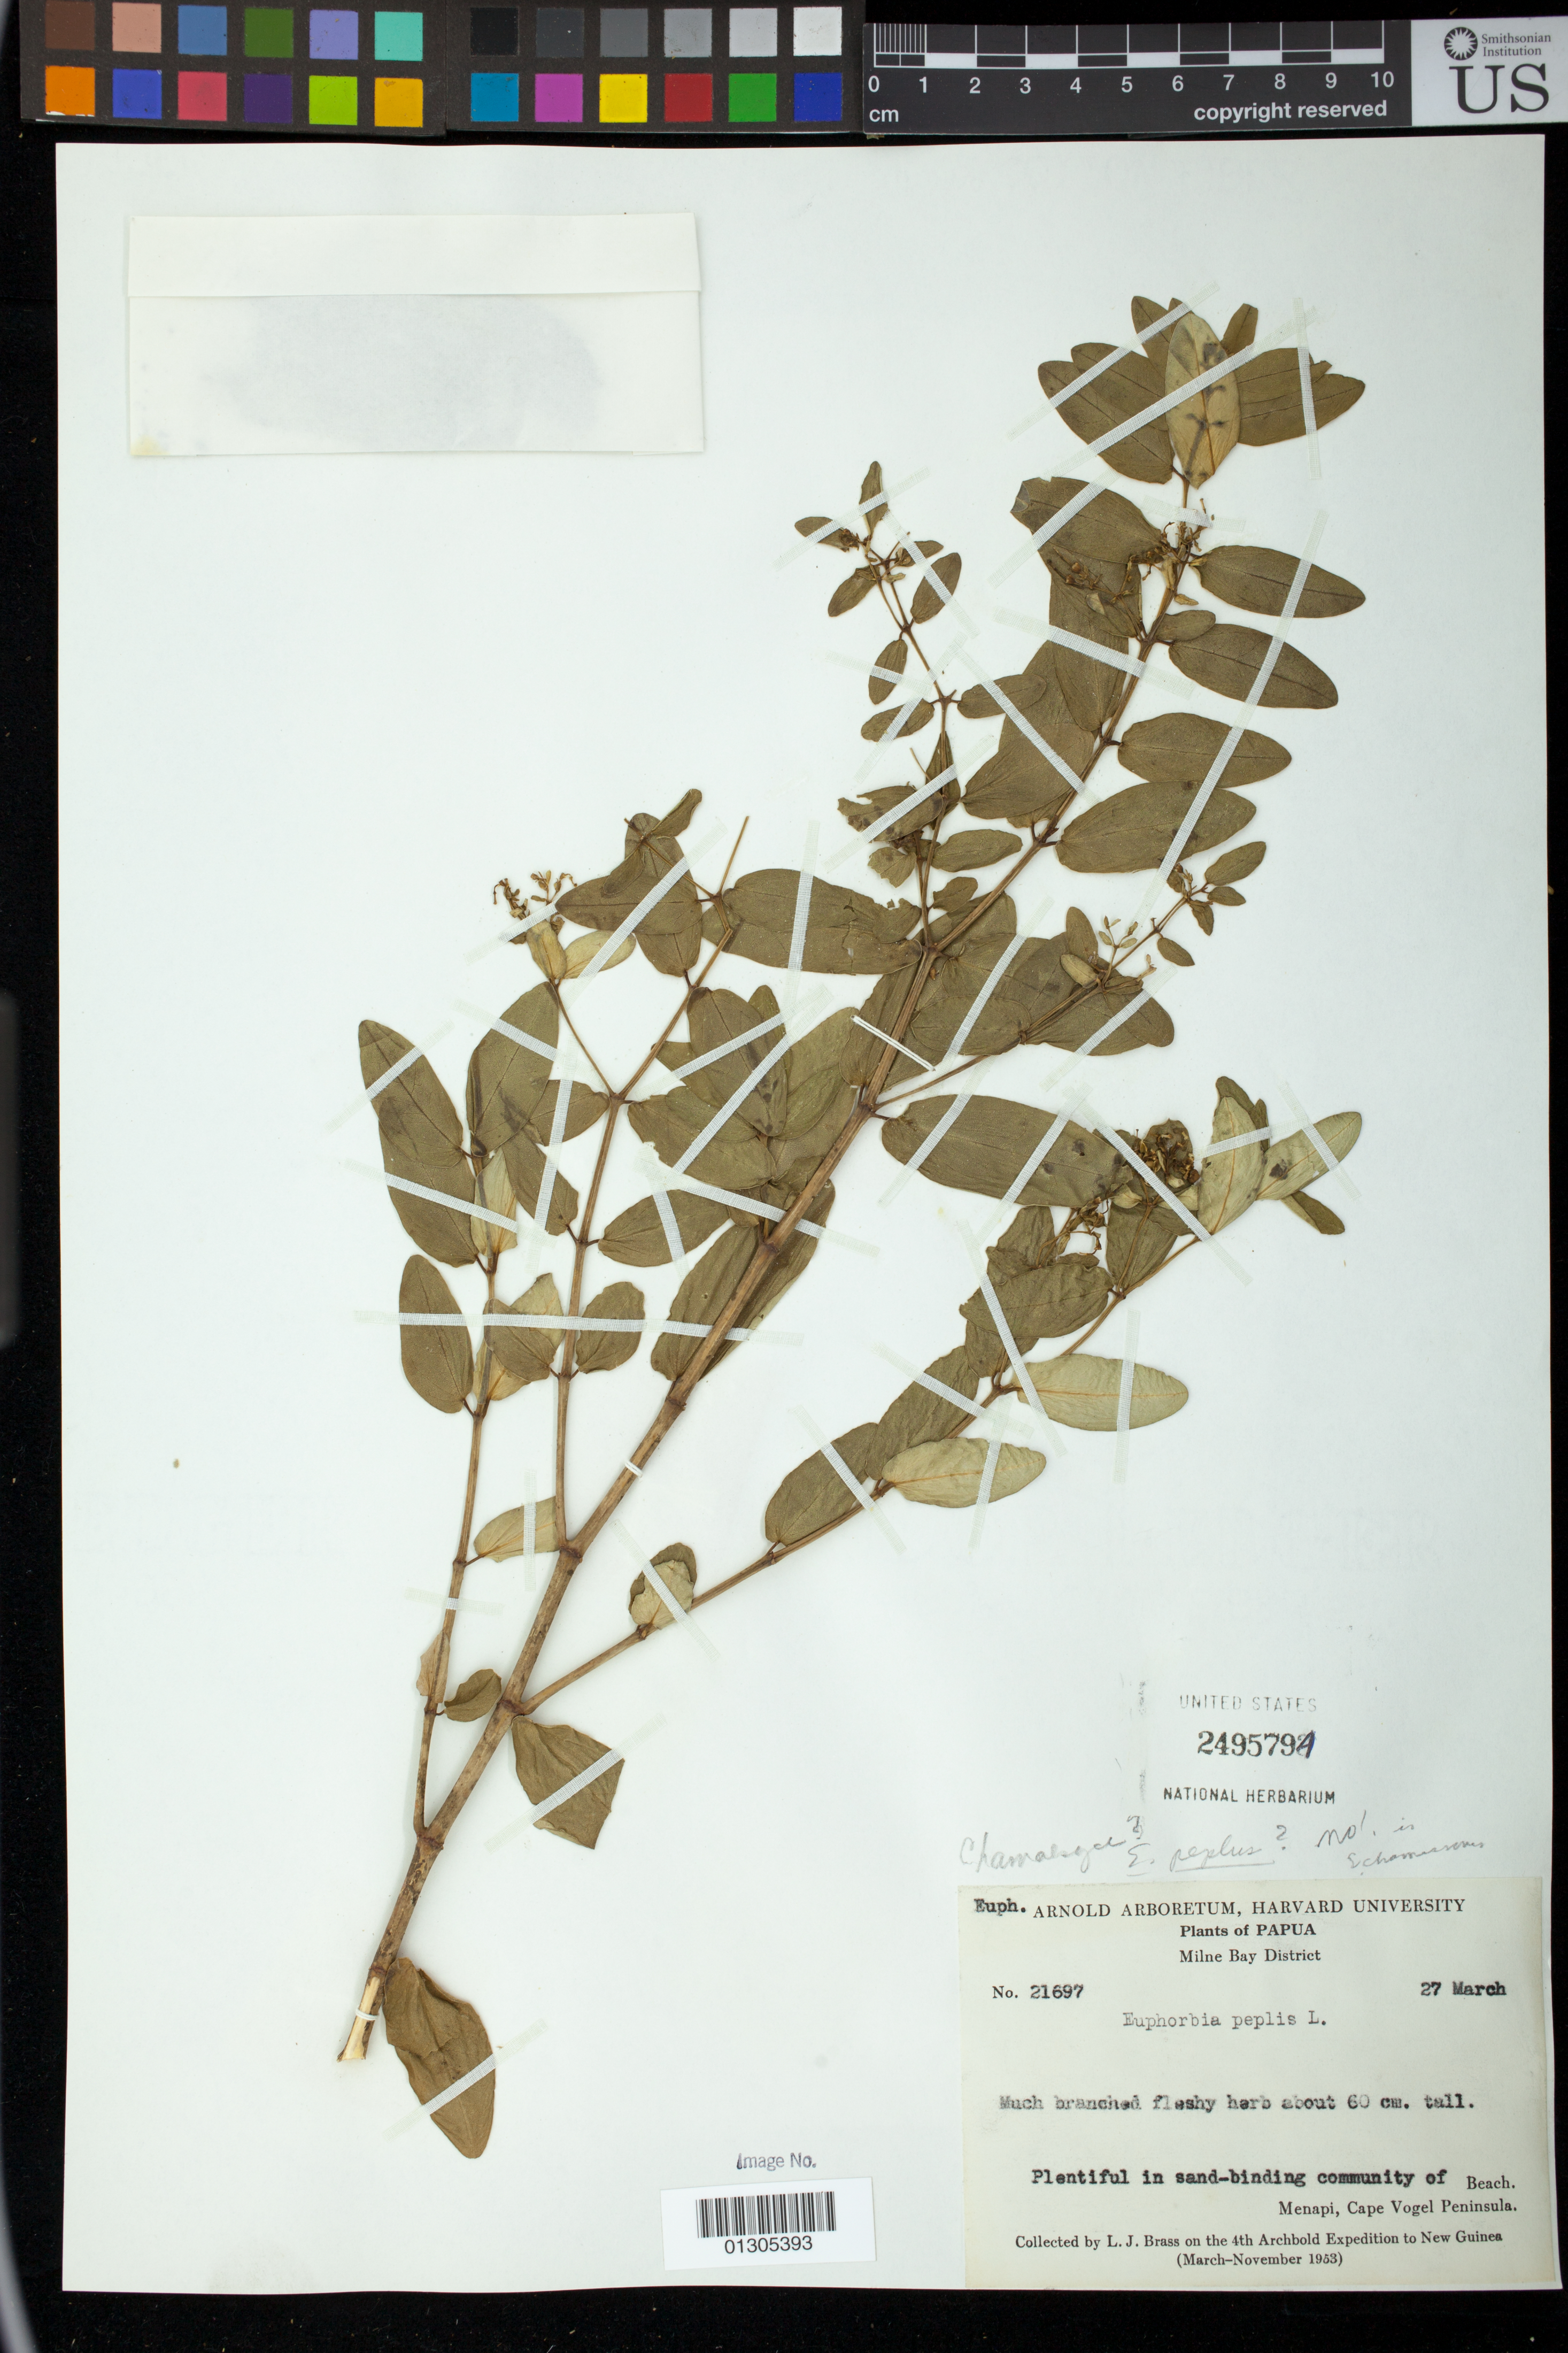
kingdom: Plantae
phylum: Tracheophyta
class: Magnoliopsida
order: Malpighiales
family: Euphorbiaceae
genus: Euphorbia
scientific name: Euphorbia chamissonis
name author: (Klotzsch ex Klotzsch & Garcke) Boiss.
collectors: L. J. Brass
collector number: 21697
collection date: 1953-03-27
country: Papua New Guinea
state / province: Milne Bay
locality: Menapi, Cape Vogel Peninsula.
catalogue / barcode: US 2495794